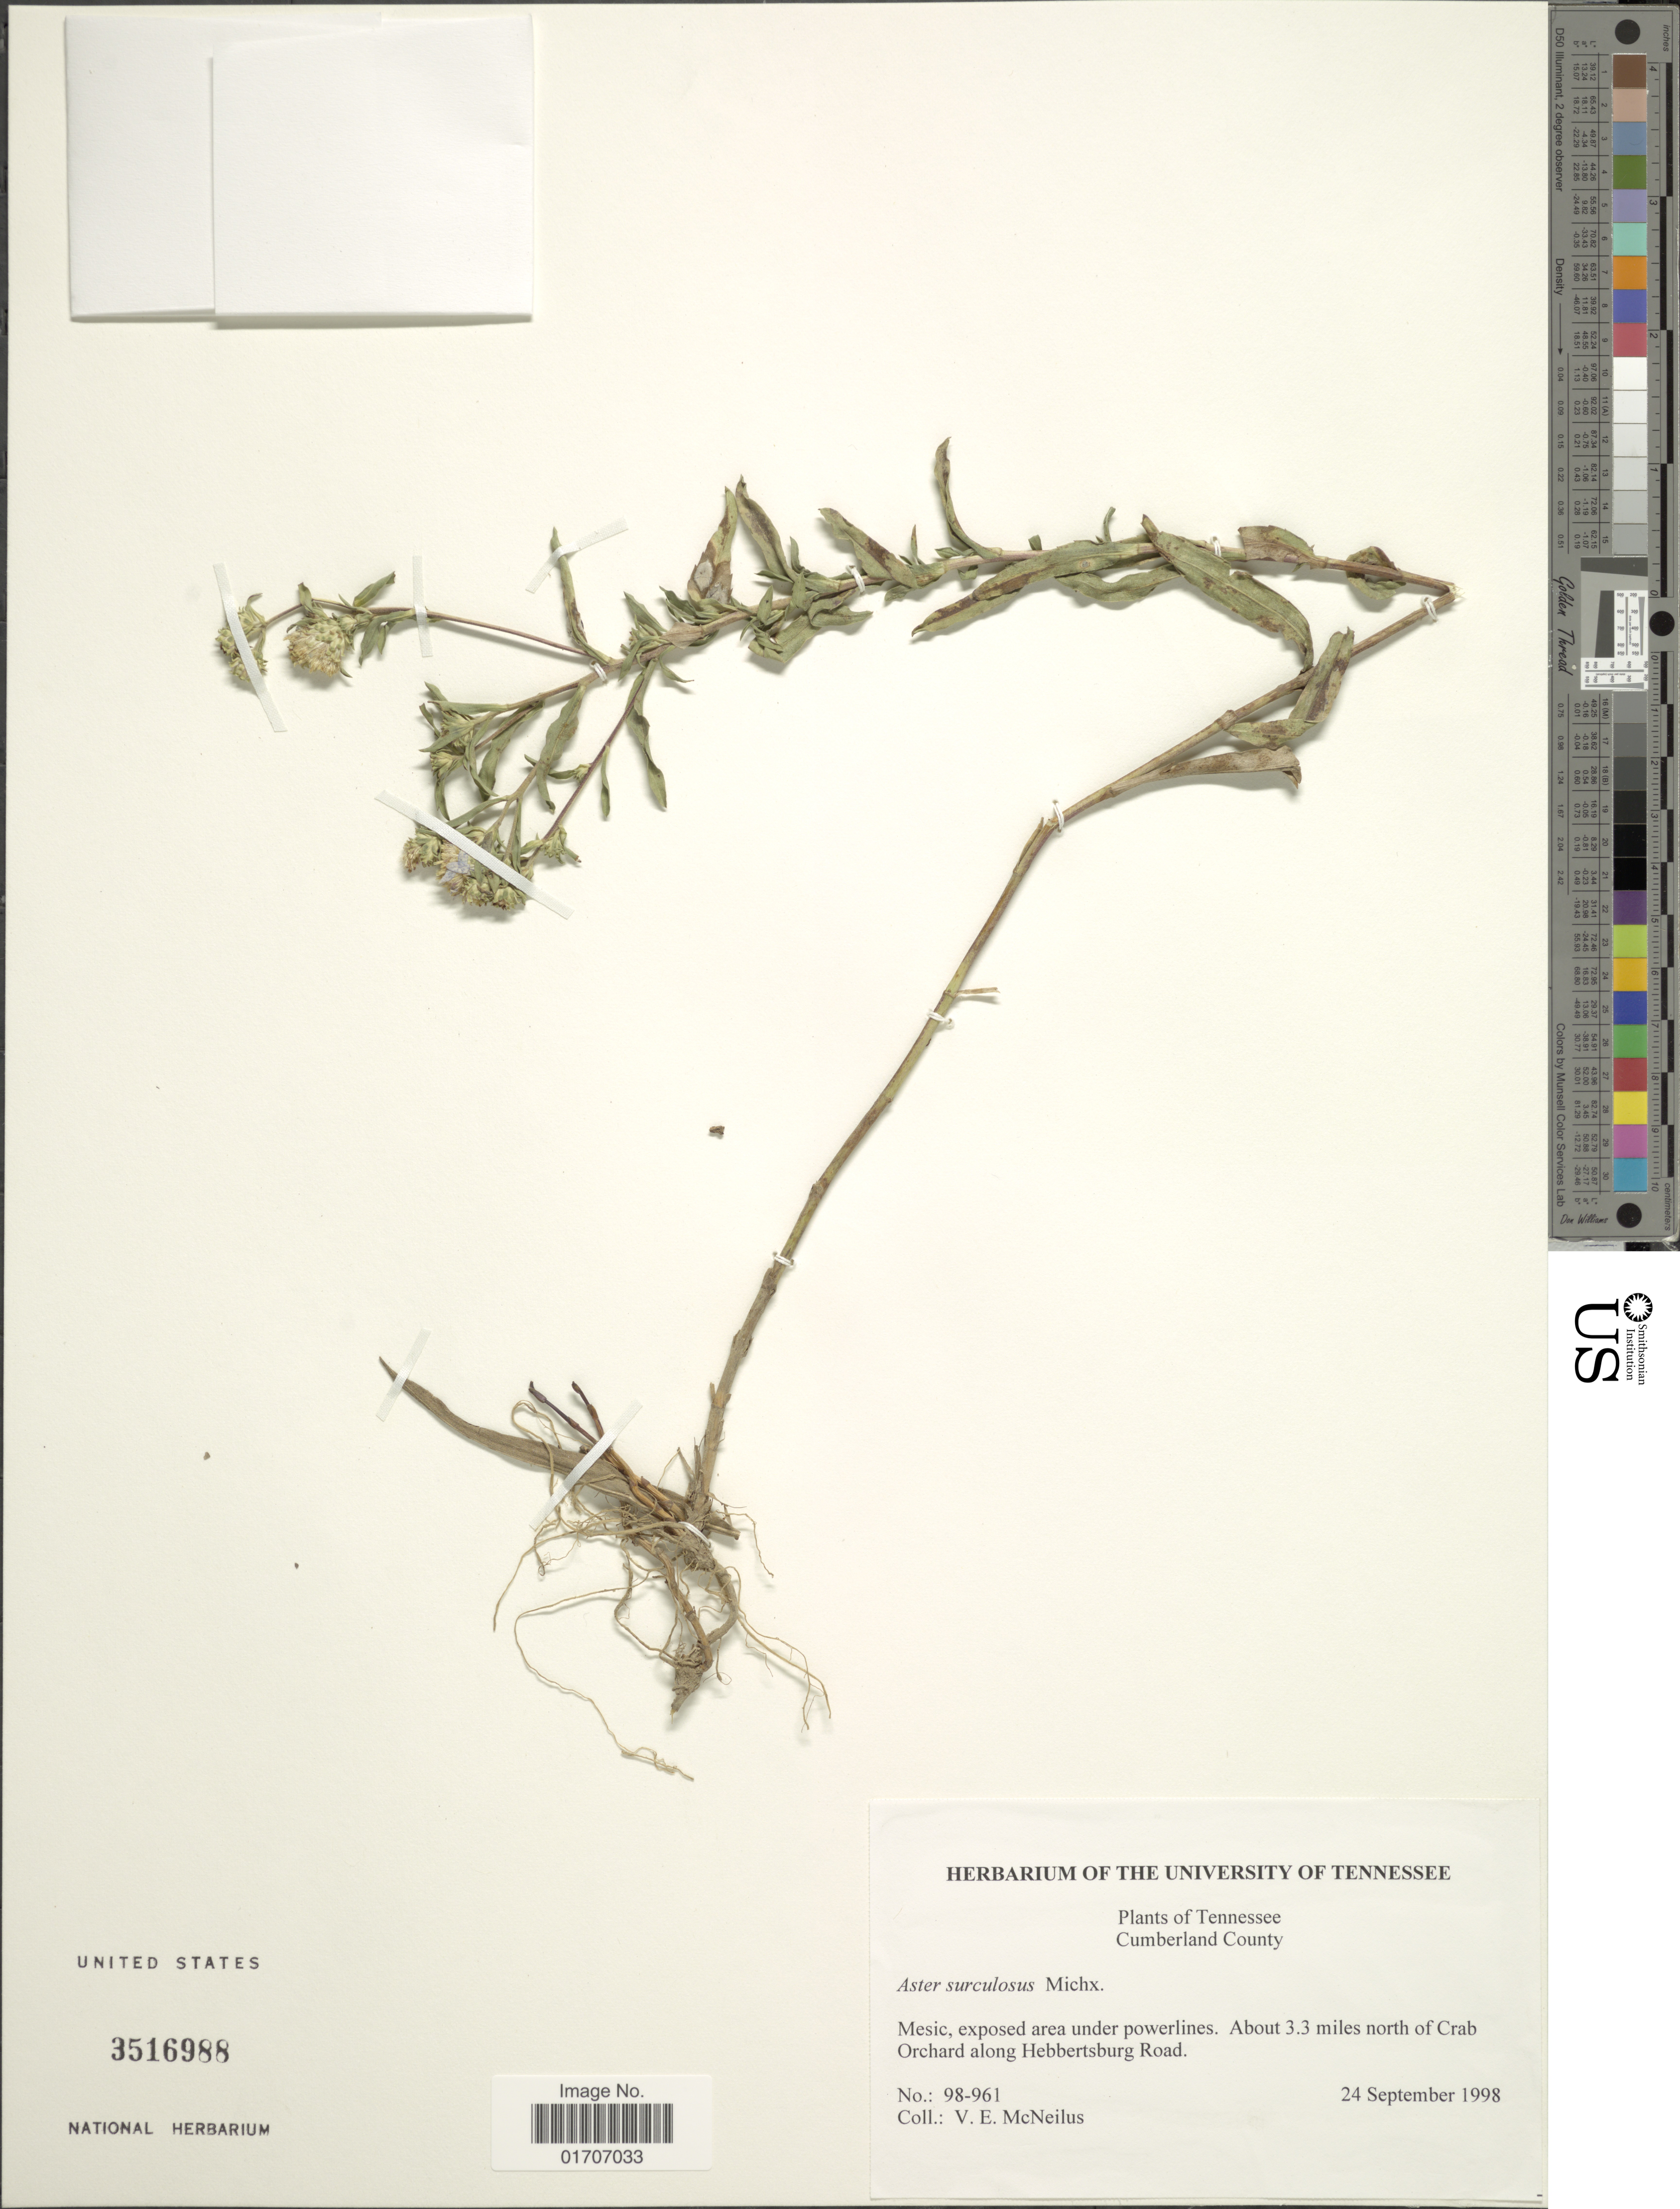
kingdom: Plantae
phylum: Tracheophyta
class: Magnoliopsida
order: Asterales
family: Asteraceae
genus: Eurybia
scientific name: Eurybia surculosa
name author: (Michx.) G.L. Nesom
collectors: V. Mcneilus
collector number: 98-961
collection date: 1998-09-24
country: United States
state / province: Tennessee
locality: Cumberland County. Mesic, exposed area under powerlines. About 3.3 miles north of Crab Orchard along Hebbertsburg Road.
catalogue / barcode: US 3516988